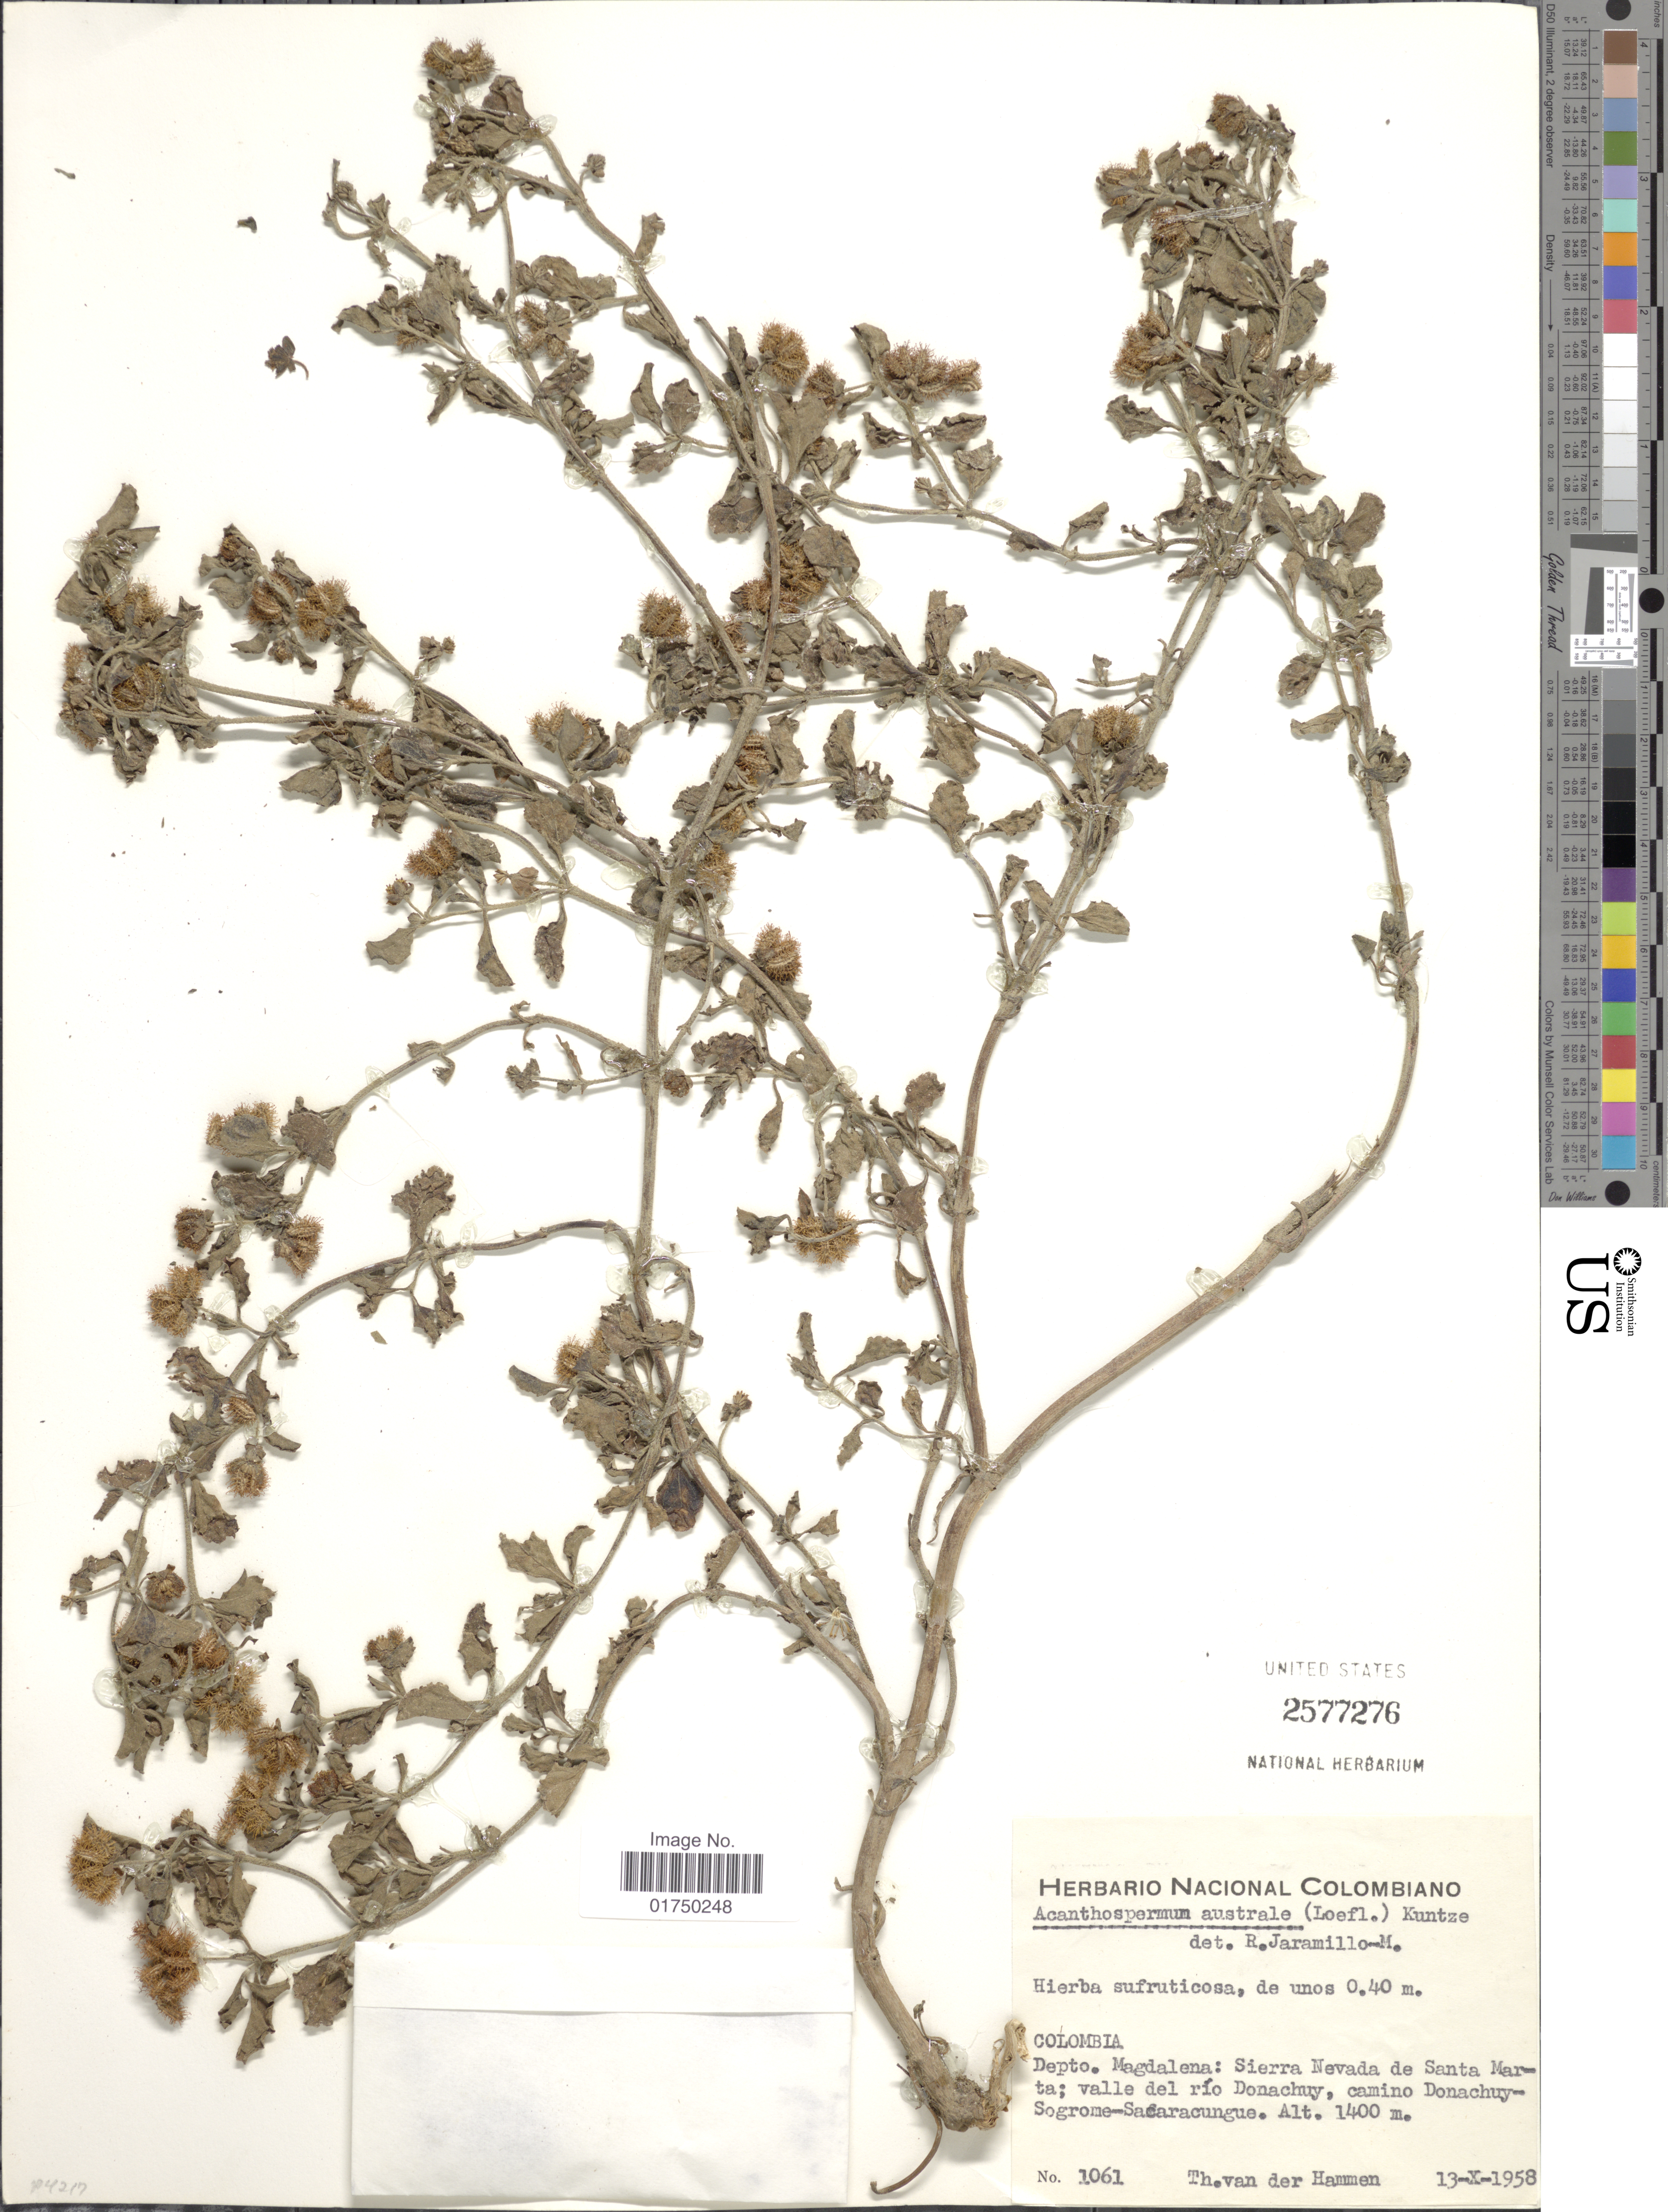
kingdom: Plantae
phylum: Tracheophyta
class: Magnoliopsida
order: Asterales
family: Asteraceae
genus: Acanthospermum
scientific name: Acanthospermum australe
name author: (Loefl.) Kuntze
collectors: T. Hammen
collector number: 1061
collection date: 1958-10-13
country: Colombia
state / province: Magdalena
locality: Colombia. Depto. Magdalena: Sierra Nevada de Santa Marta; valle del río Donachuy, camino Donachuy-Sogrome-Sacaracungue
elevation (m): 1400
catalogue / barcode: US 2577276